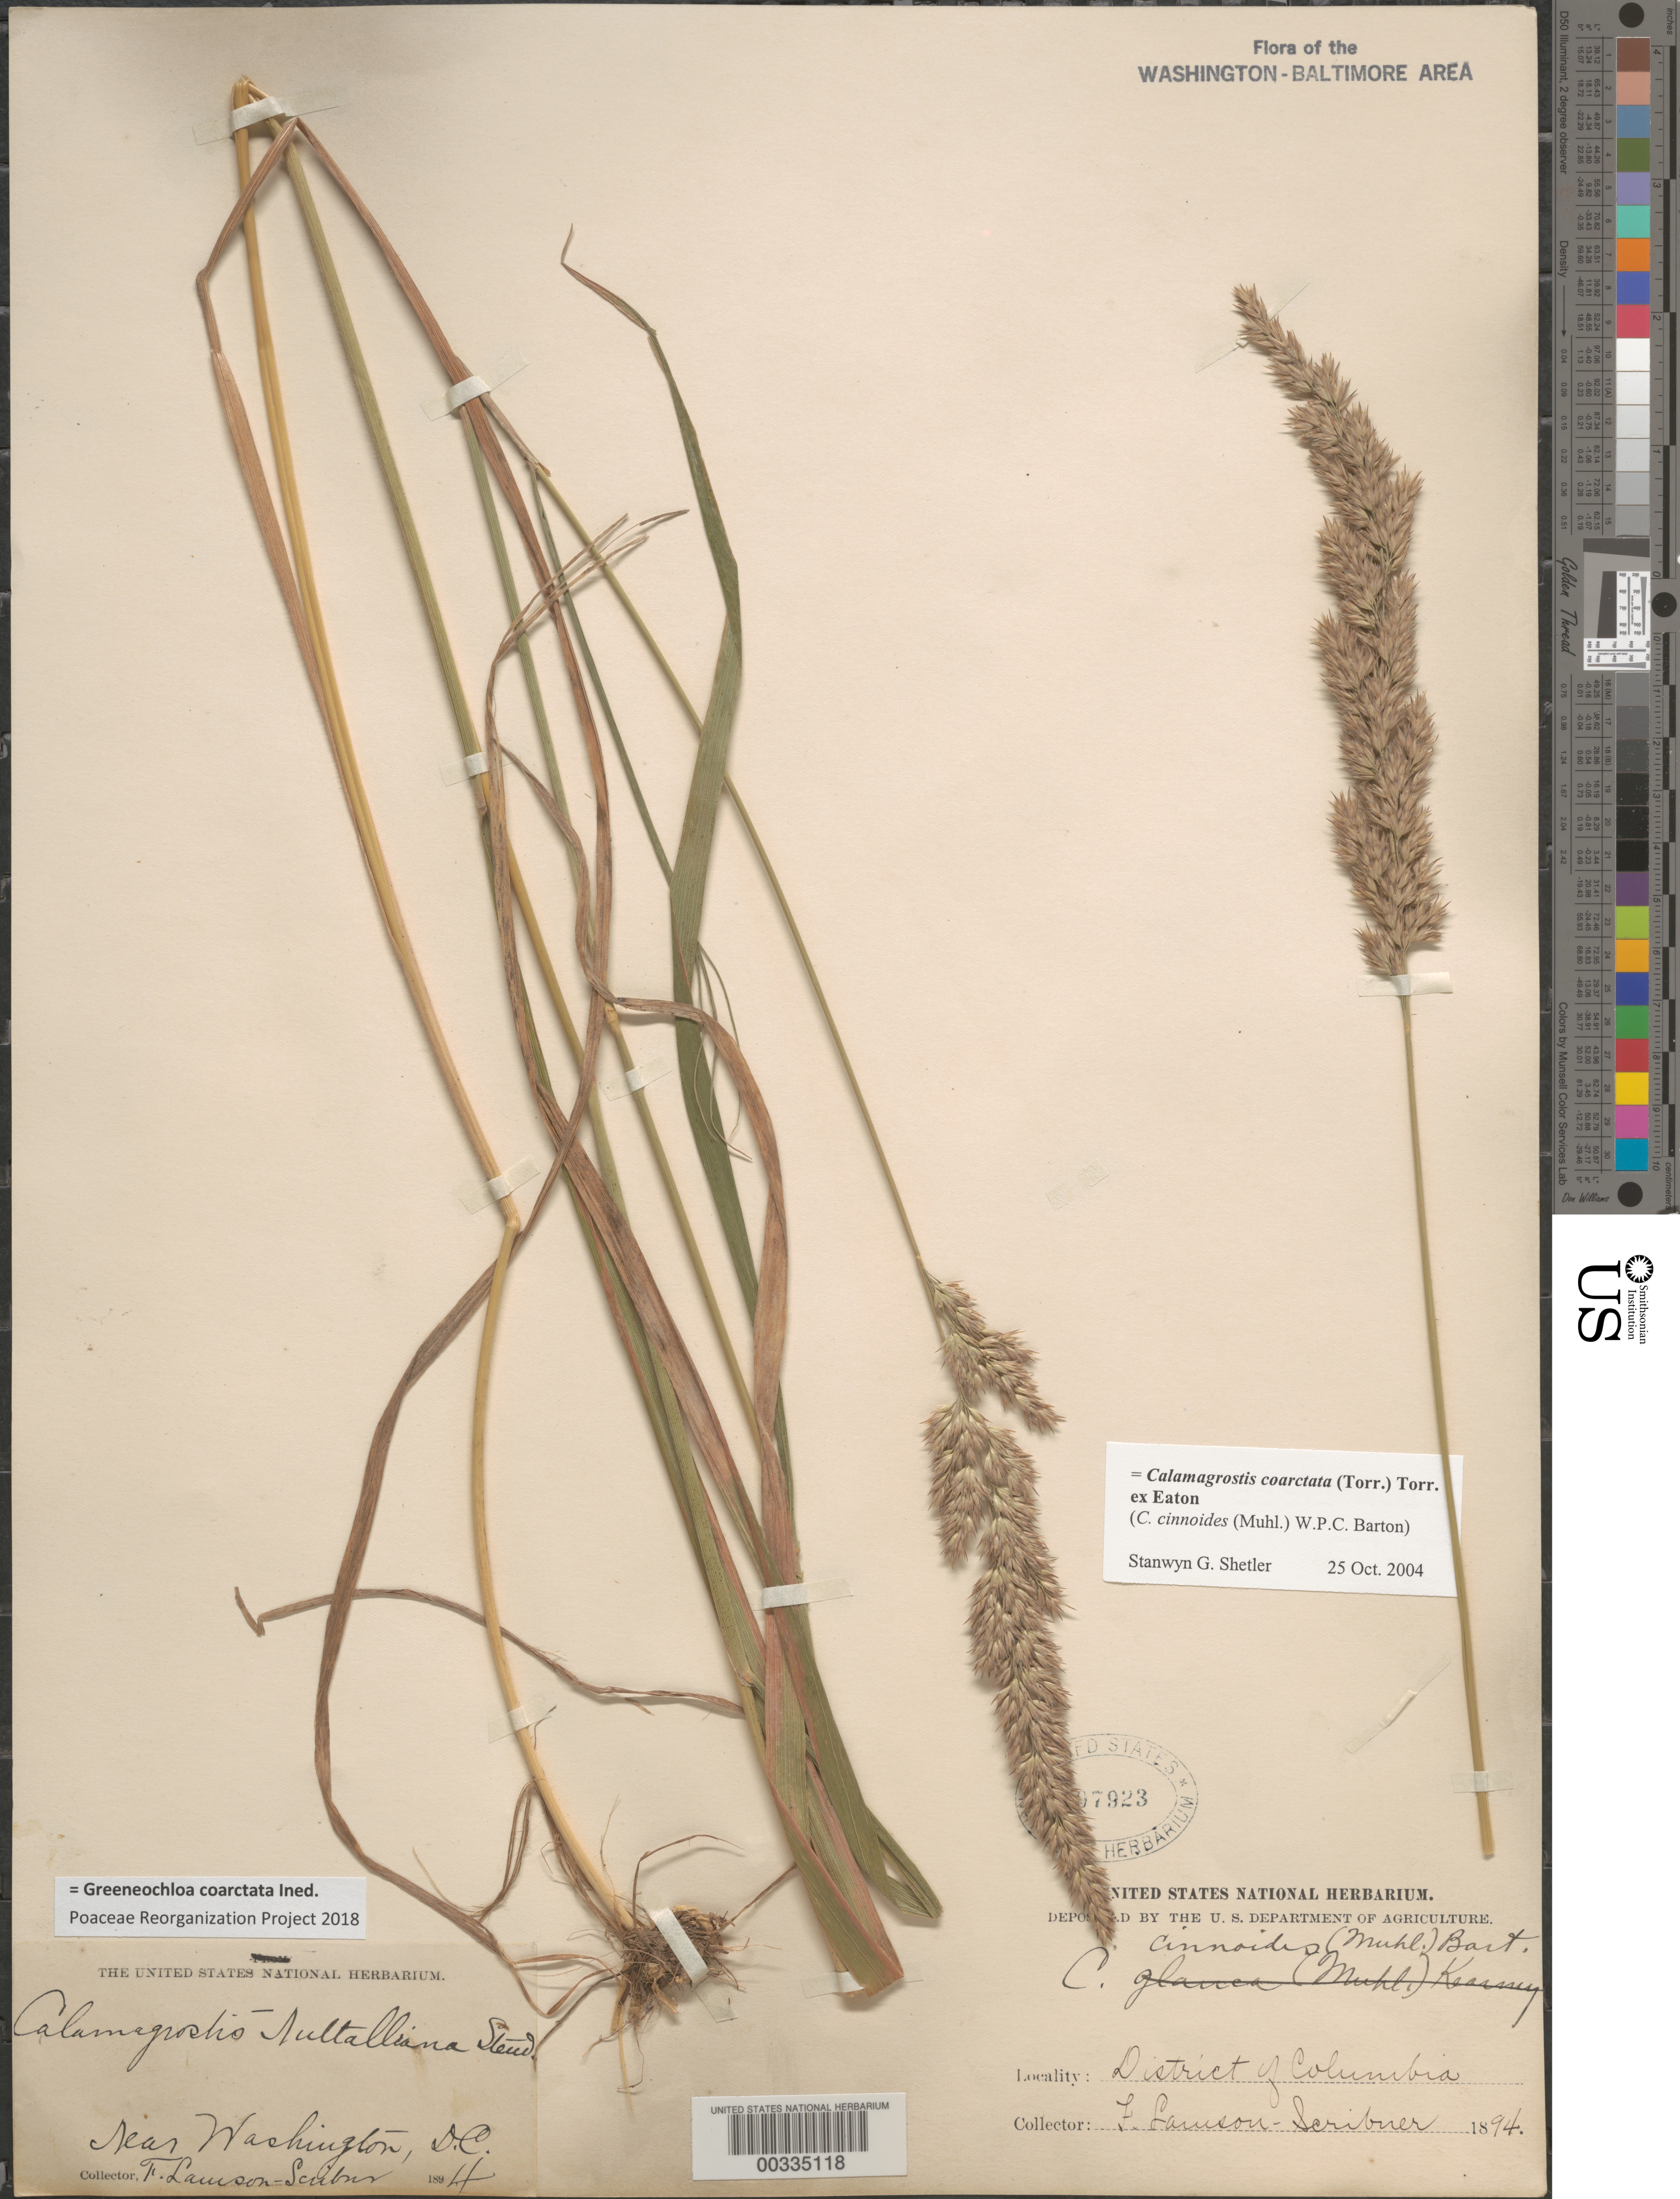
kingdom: Plantae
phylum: Tracheophyta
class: Liliopsida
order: Poales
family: Poaceae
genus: Greeneochloa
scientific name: Greeneochloa coarctata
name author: (Torr. ex Eaton) P.M. Peterson et al.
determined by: Poaceae Reorganization Project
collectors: F. L. Scribner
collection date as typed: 1894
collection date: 1894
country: United States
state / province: District of Columbia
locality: Washington DC area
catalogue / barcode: US 207923